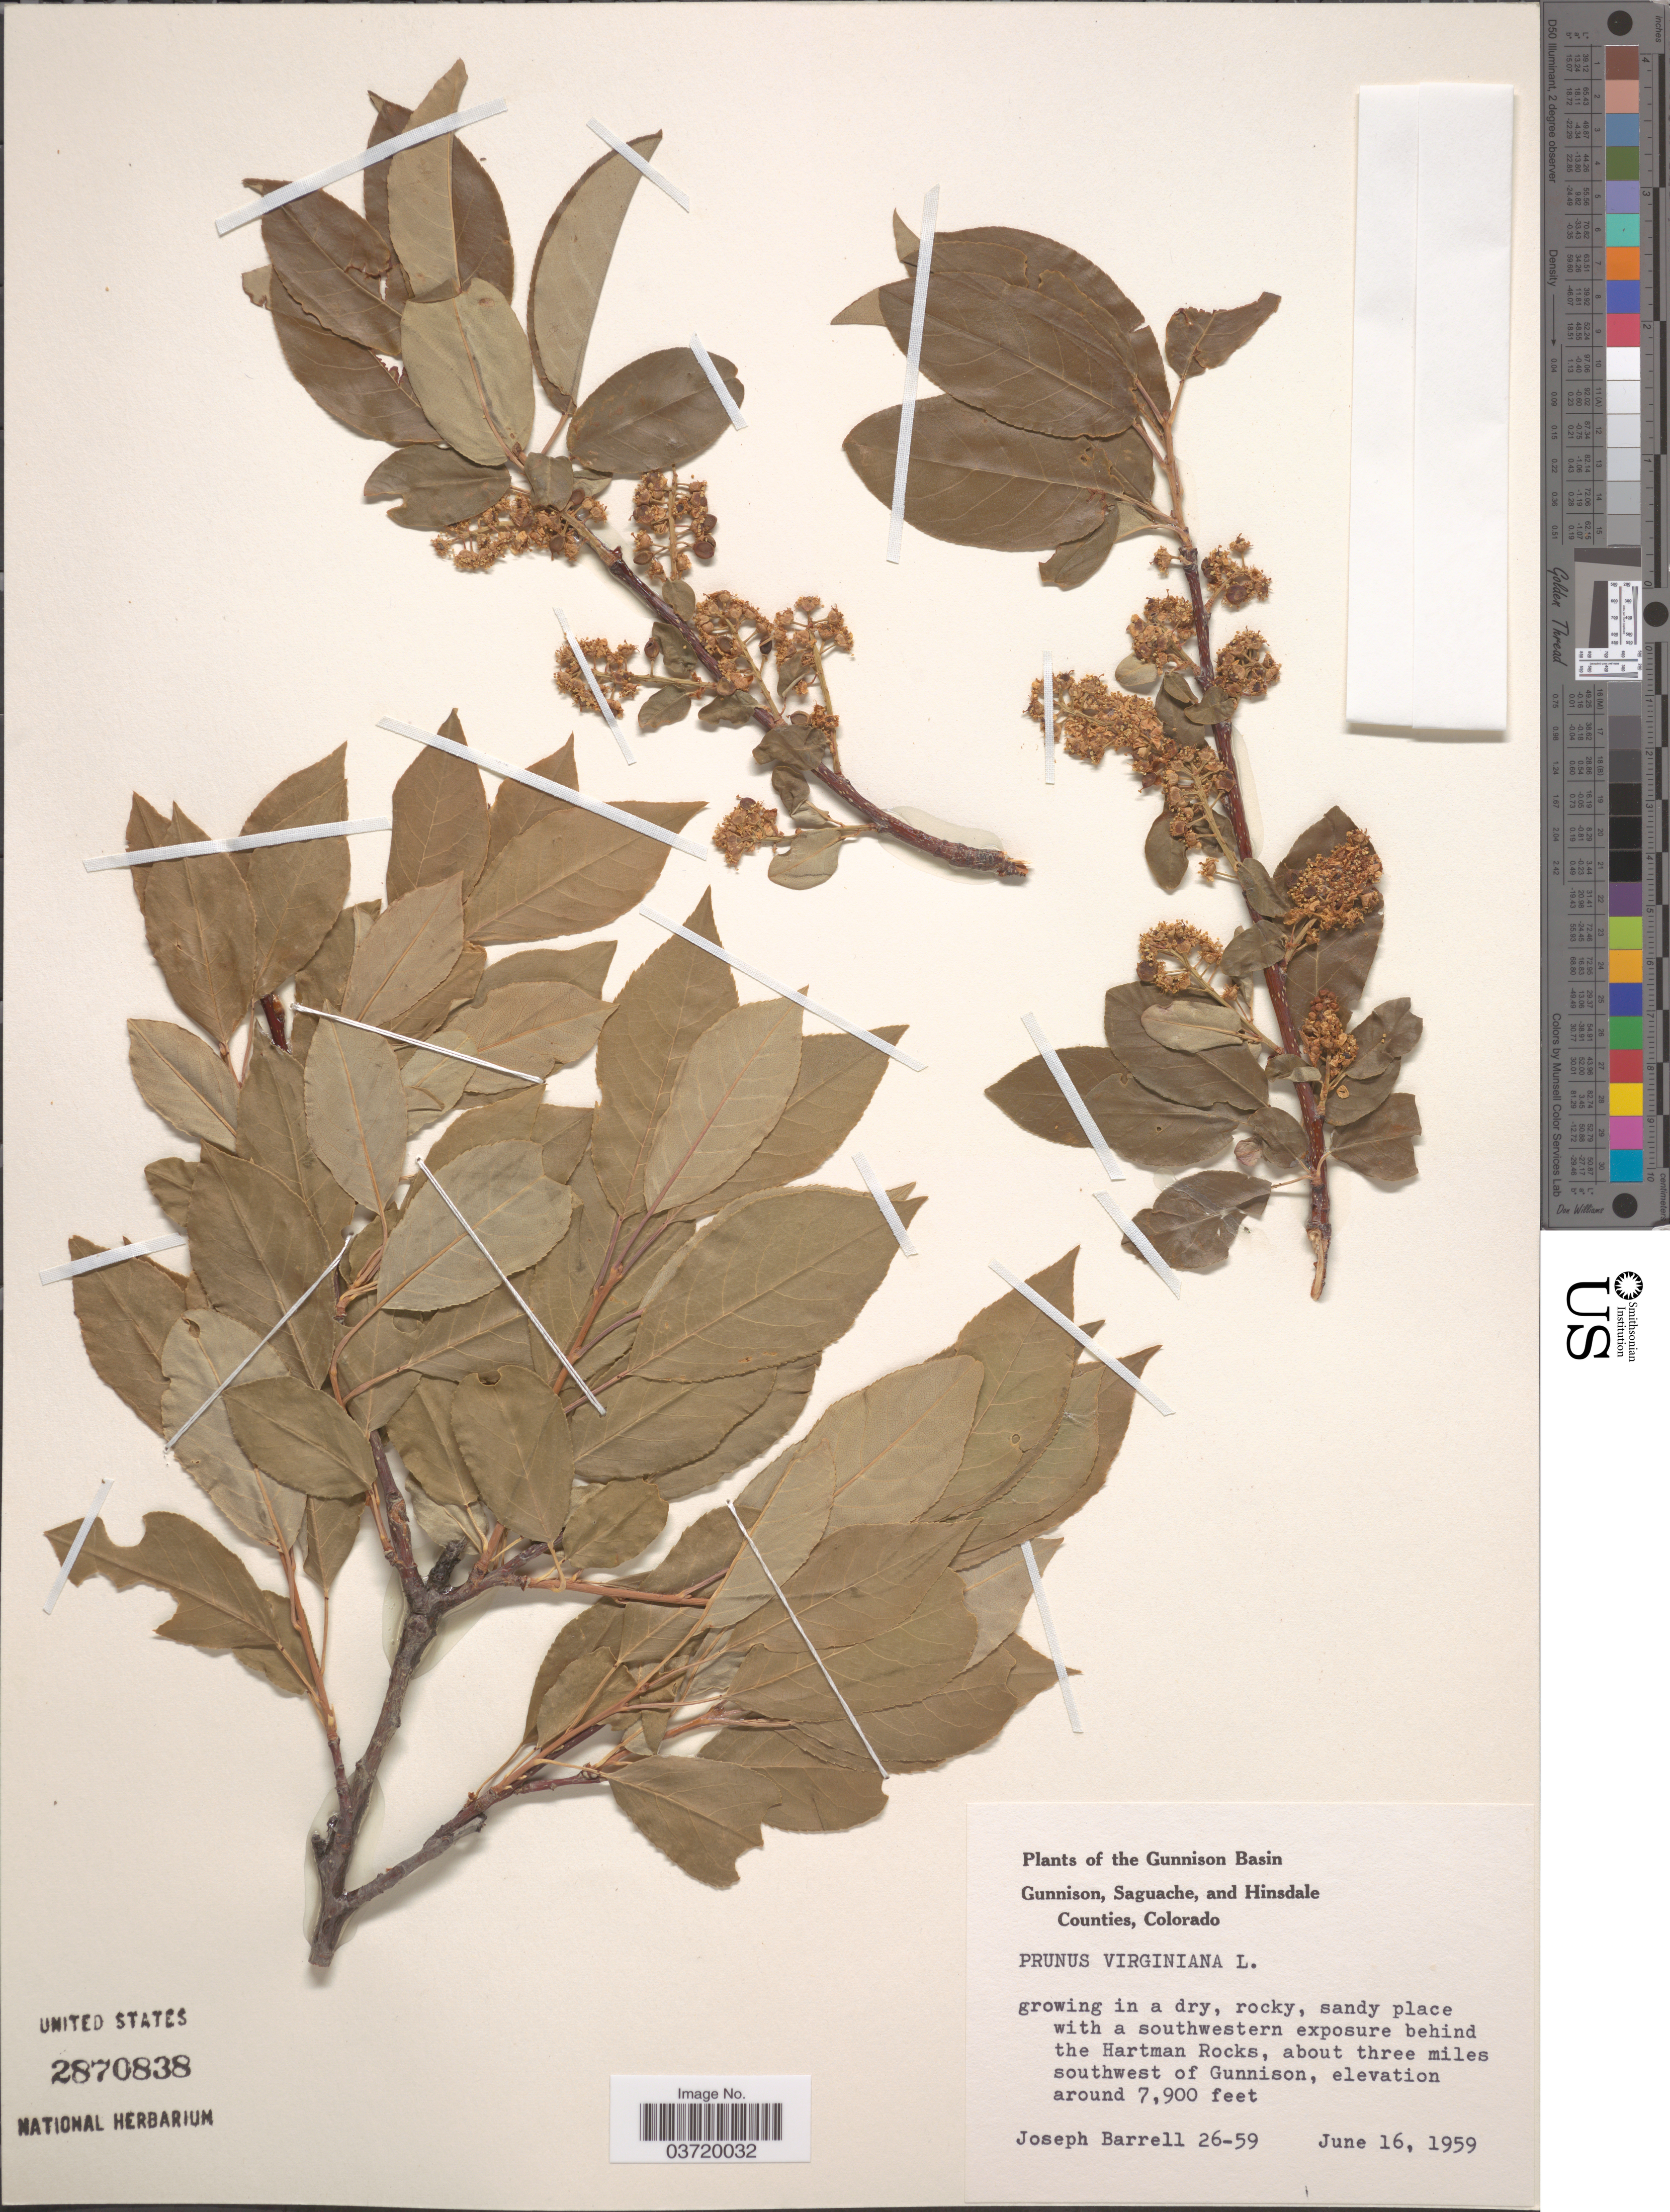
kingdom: Plantae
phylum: Tracheophyta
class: Magnoliopsida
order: Rosales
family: Rosaceae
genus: Prunus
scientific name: Prunus virginiana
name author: L.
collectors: J. Barrell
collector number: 26-59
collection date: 1959-06-16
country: United States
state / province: Colorado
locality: The Gunnison Basin. Gunnison, Saguache and Hinsdale Counties. Sandy place with a southwestern exposure behind the Hartman Rocks, about three miles southwest of Gunnison.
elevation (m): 2408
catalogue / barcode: US 2870838